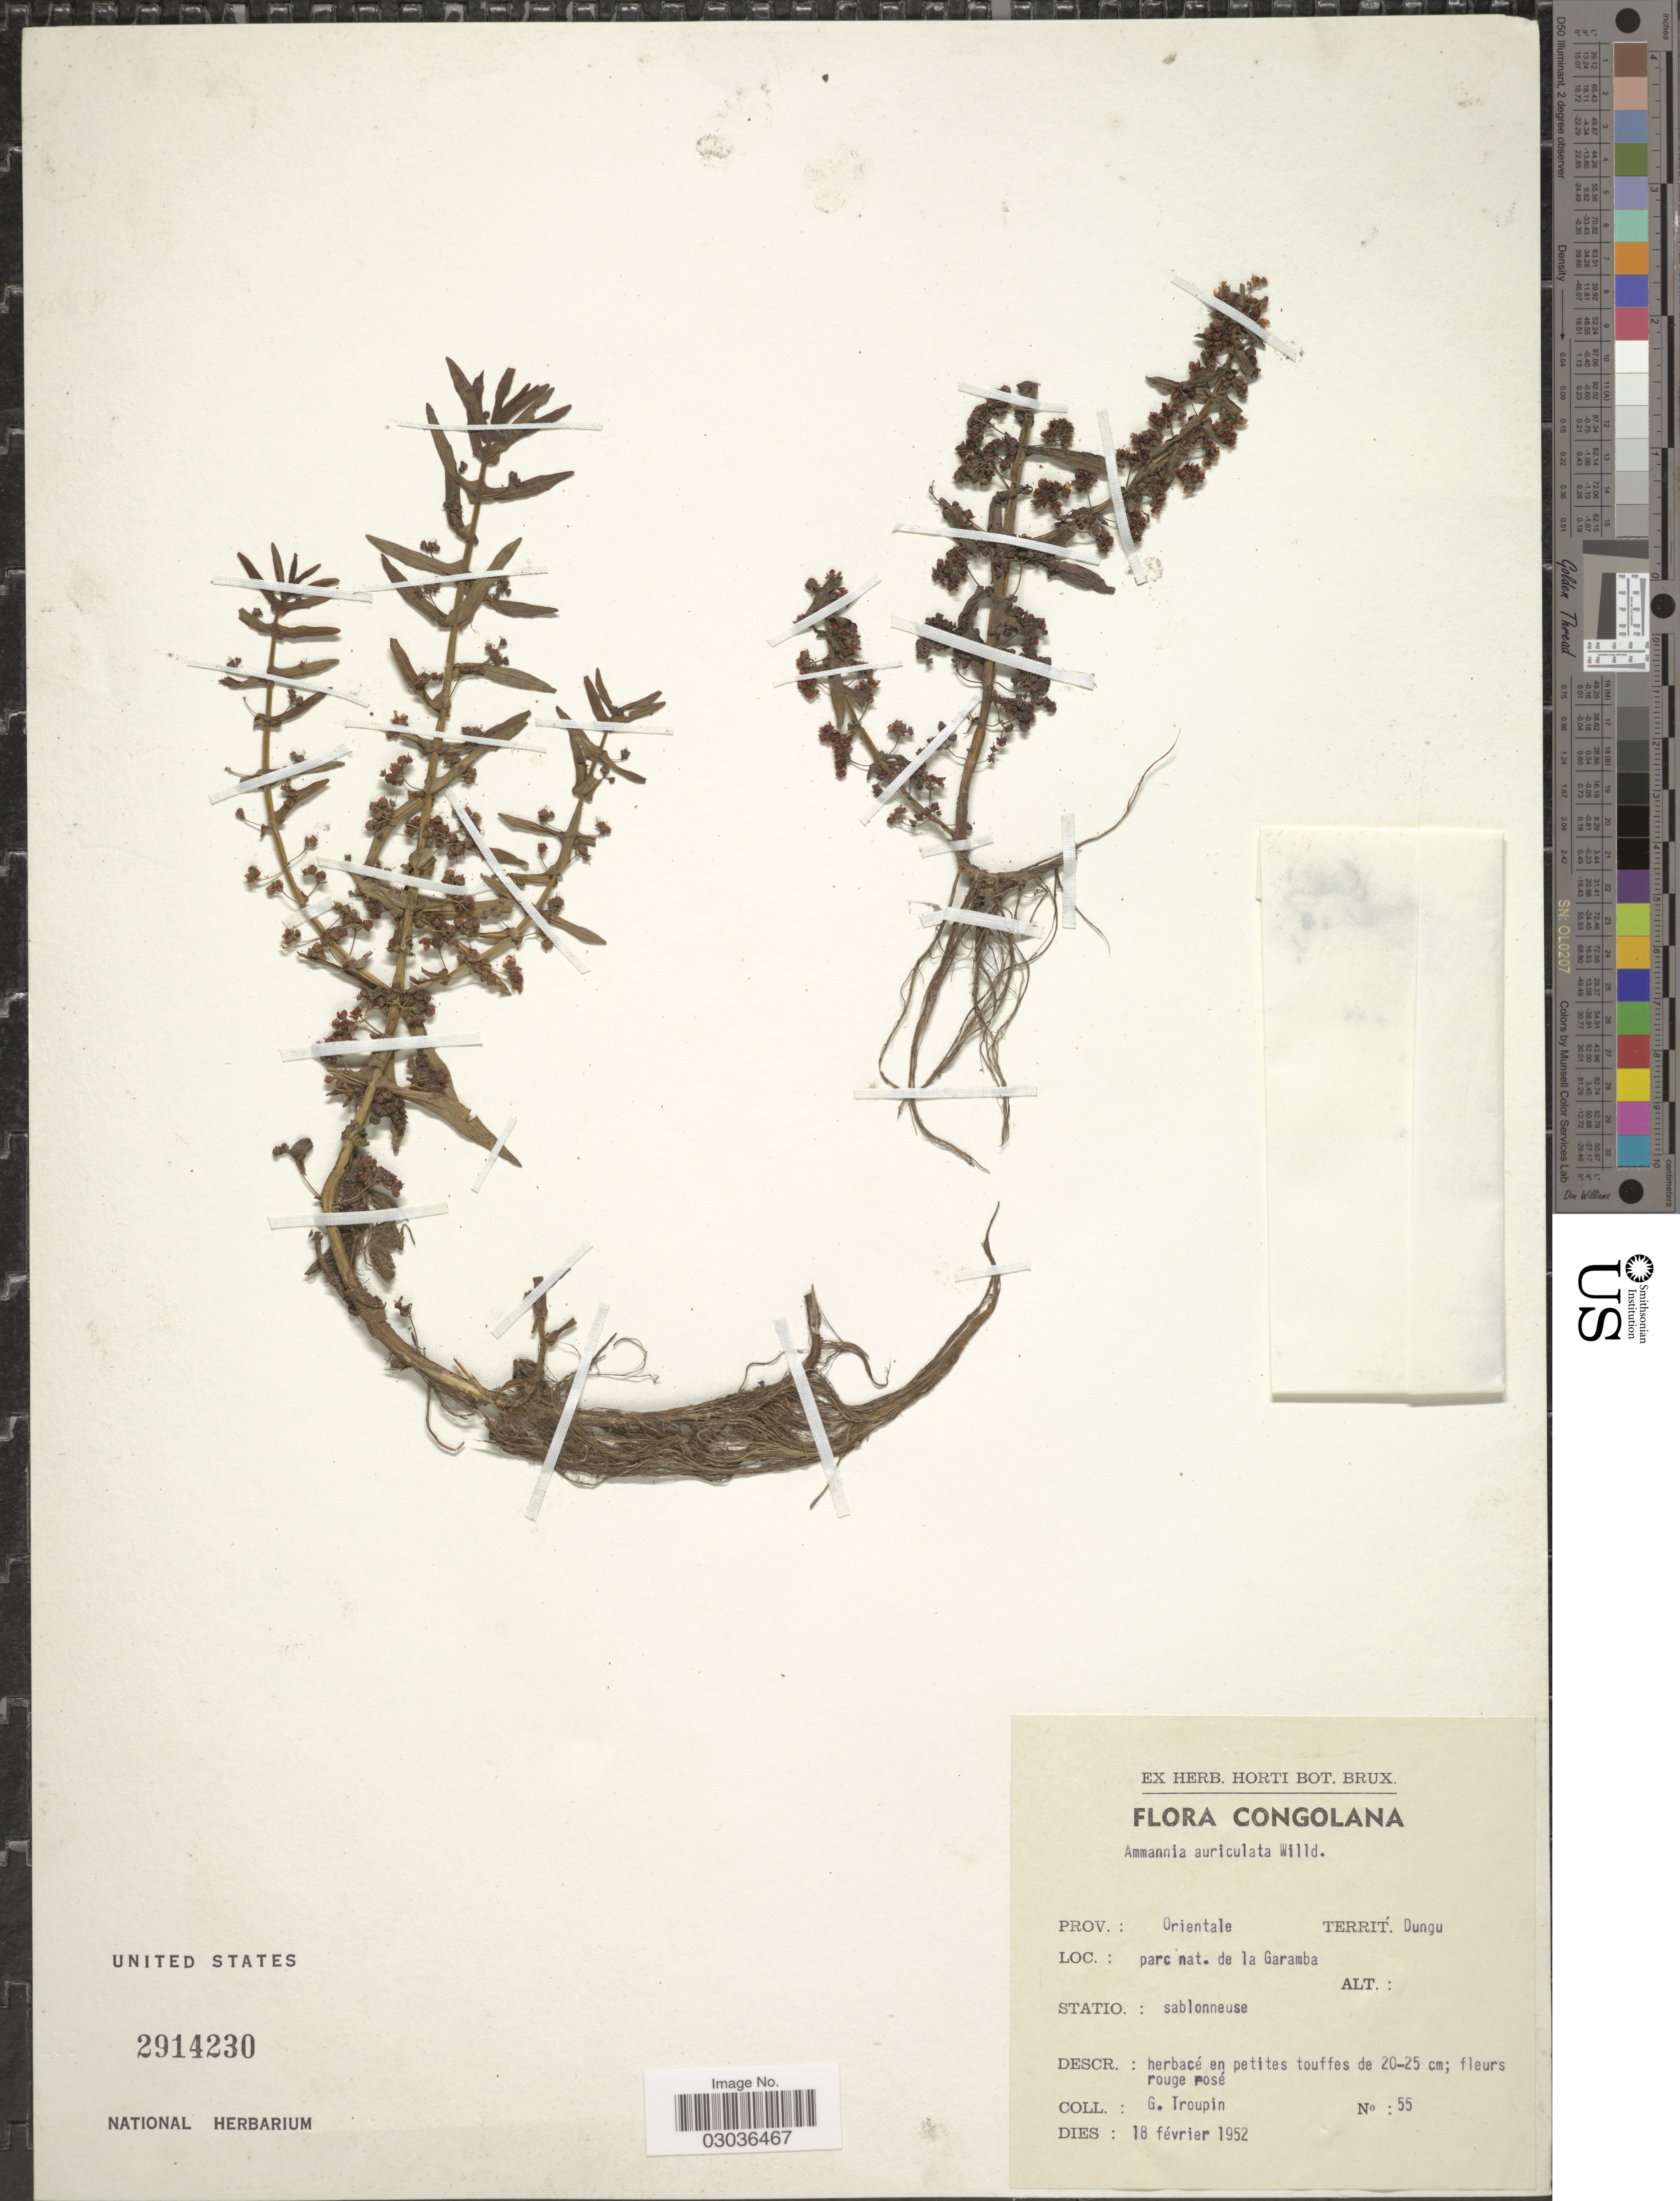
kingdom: Plantae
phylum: Tracheophyta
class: Magnoliopsida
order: Myrtales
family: Lythraceae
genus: Ammannia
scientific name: Ammannia auriculata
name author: Willd.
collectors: G. Troupin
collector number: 55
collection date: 1952-02-18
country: Congo, Democratic Republic of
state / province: Haut-Uele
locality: Congolana. Territ. Dungu. Parc nat. de la Garamba.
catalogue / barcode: US 2914230